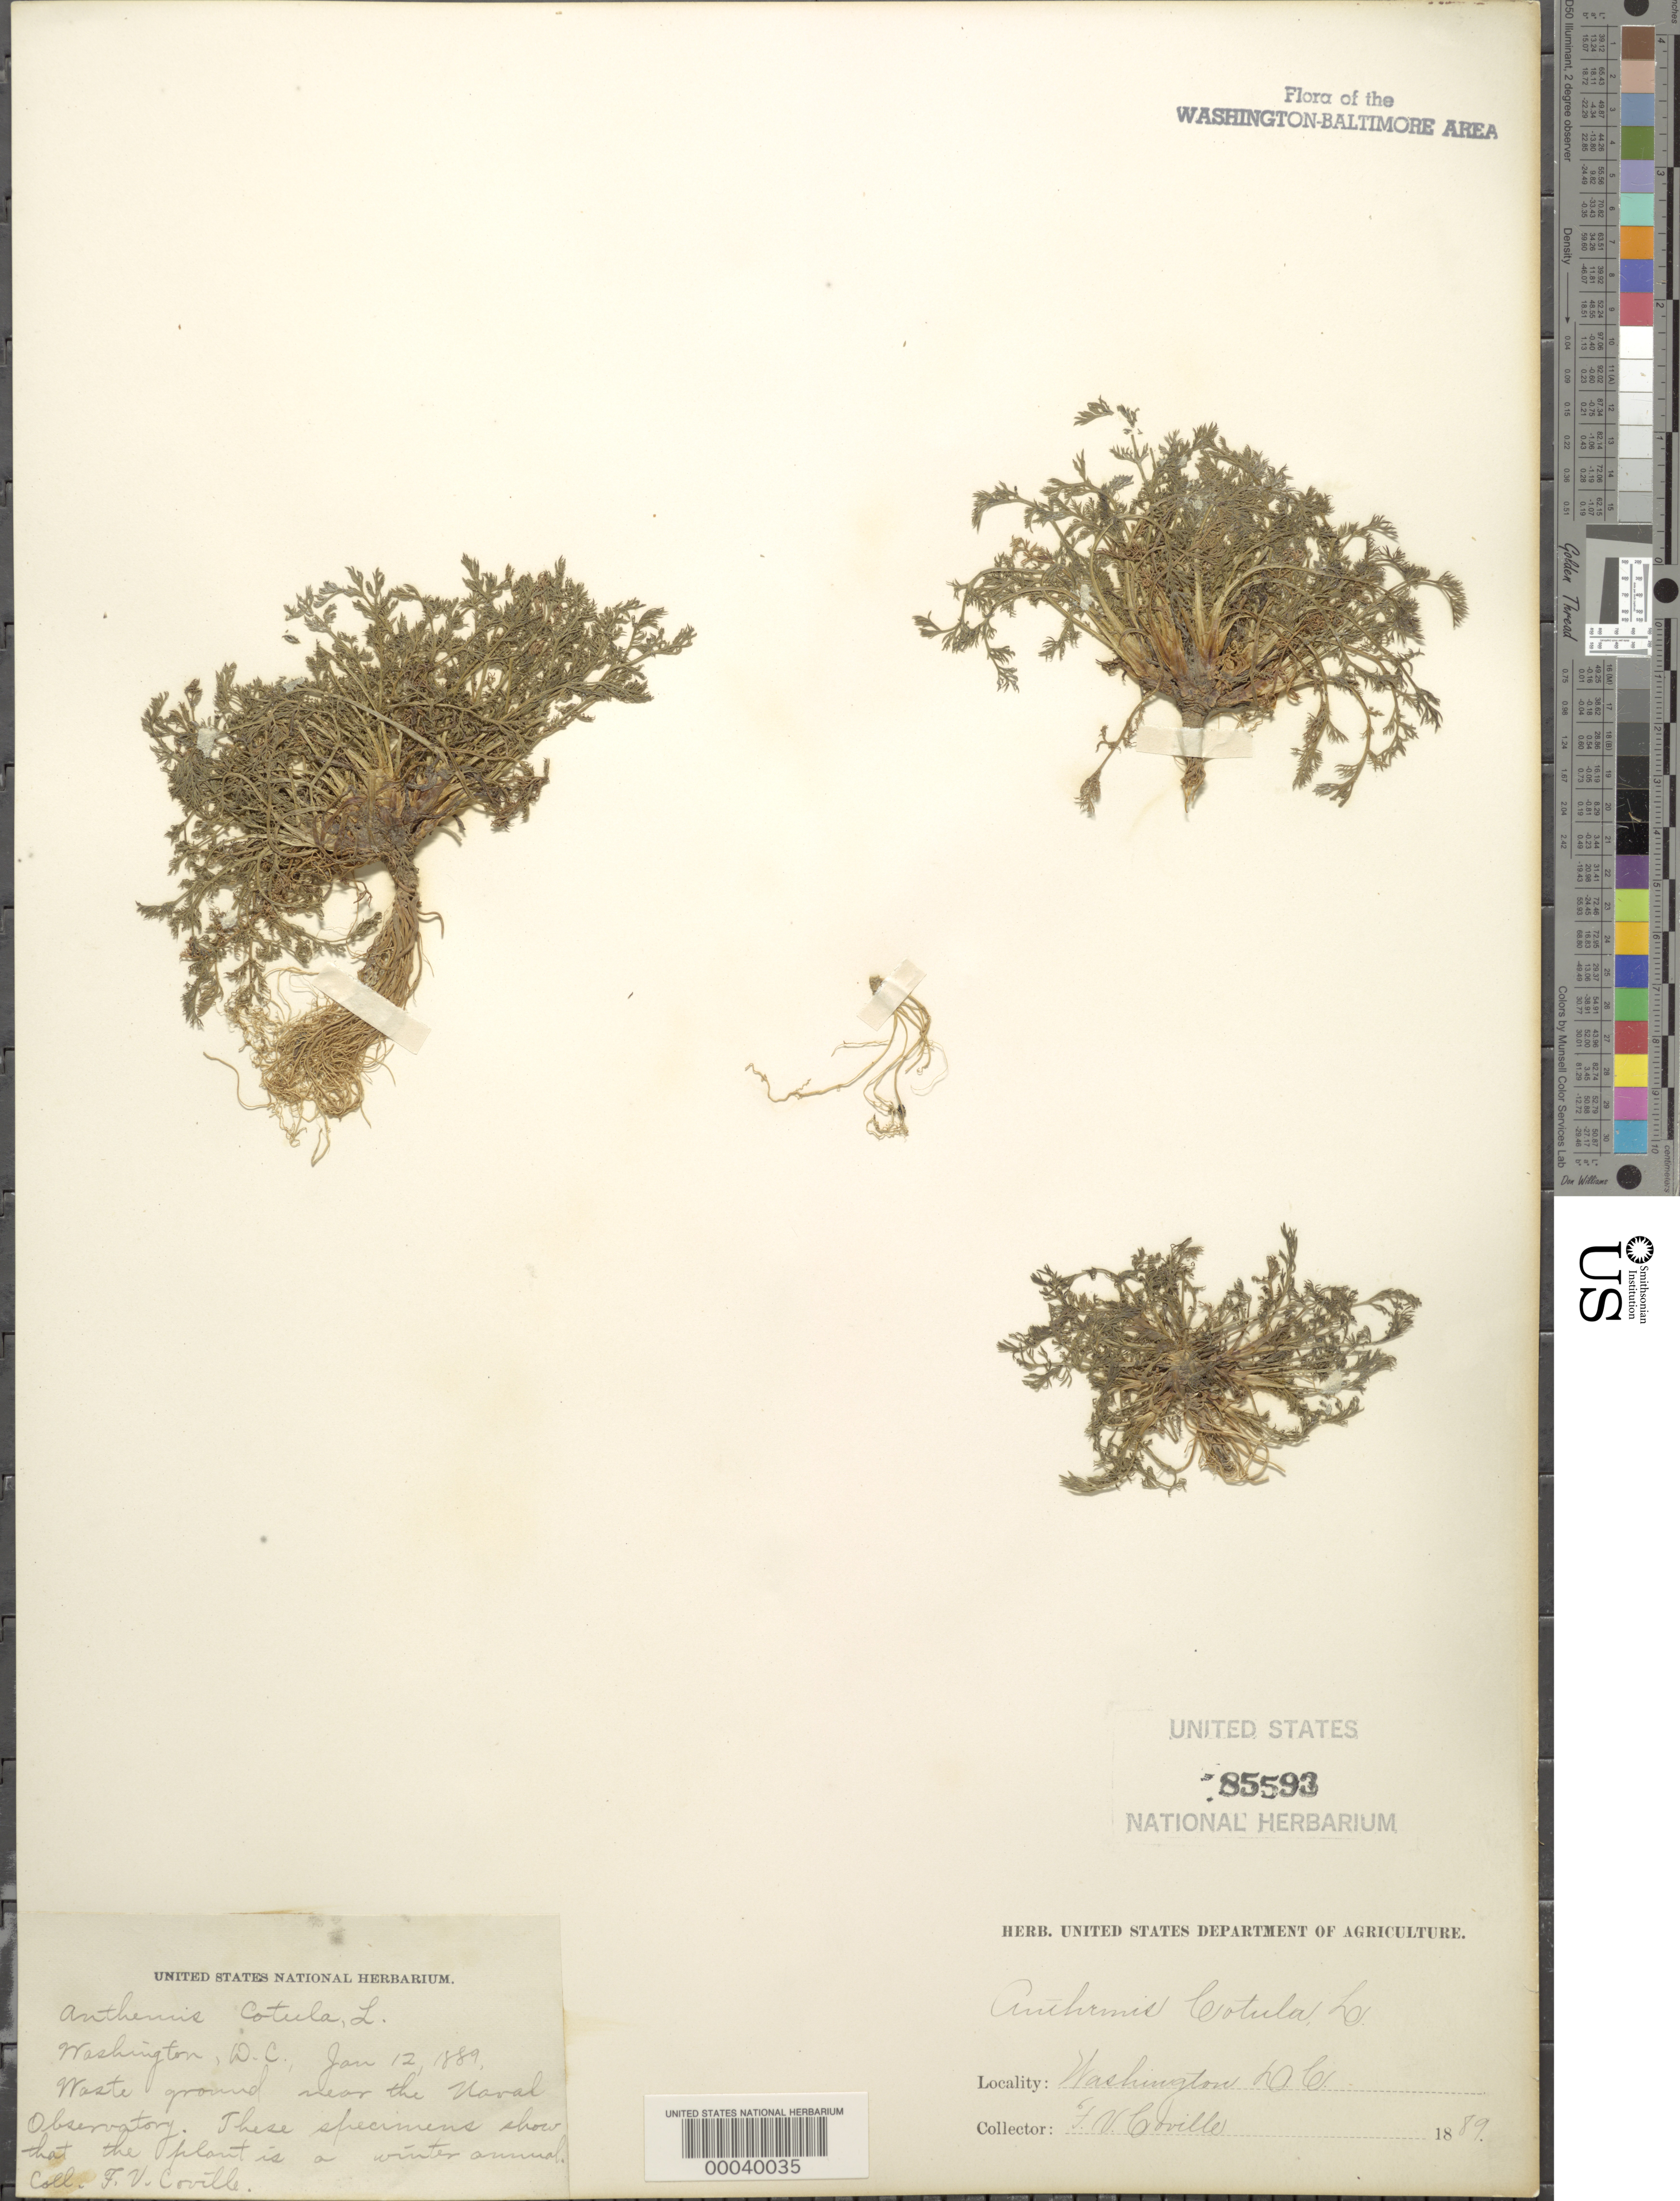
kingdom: Plantae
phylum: Tracheophyta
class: Magnoliopsida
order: Asterales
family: Asteraceae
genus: Anthemis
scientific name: Anthemis cotula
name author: L.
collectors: F. V. Coville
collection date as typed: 12 Jan 1889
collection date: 1889-01-12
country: United States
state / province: District of Columbia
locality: Near the Naval Observatory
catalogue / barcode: US 85593